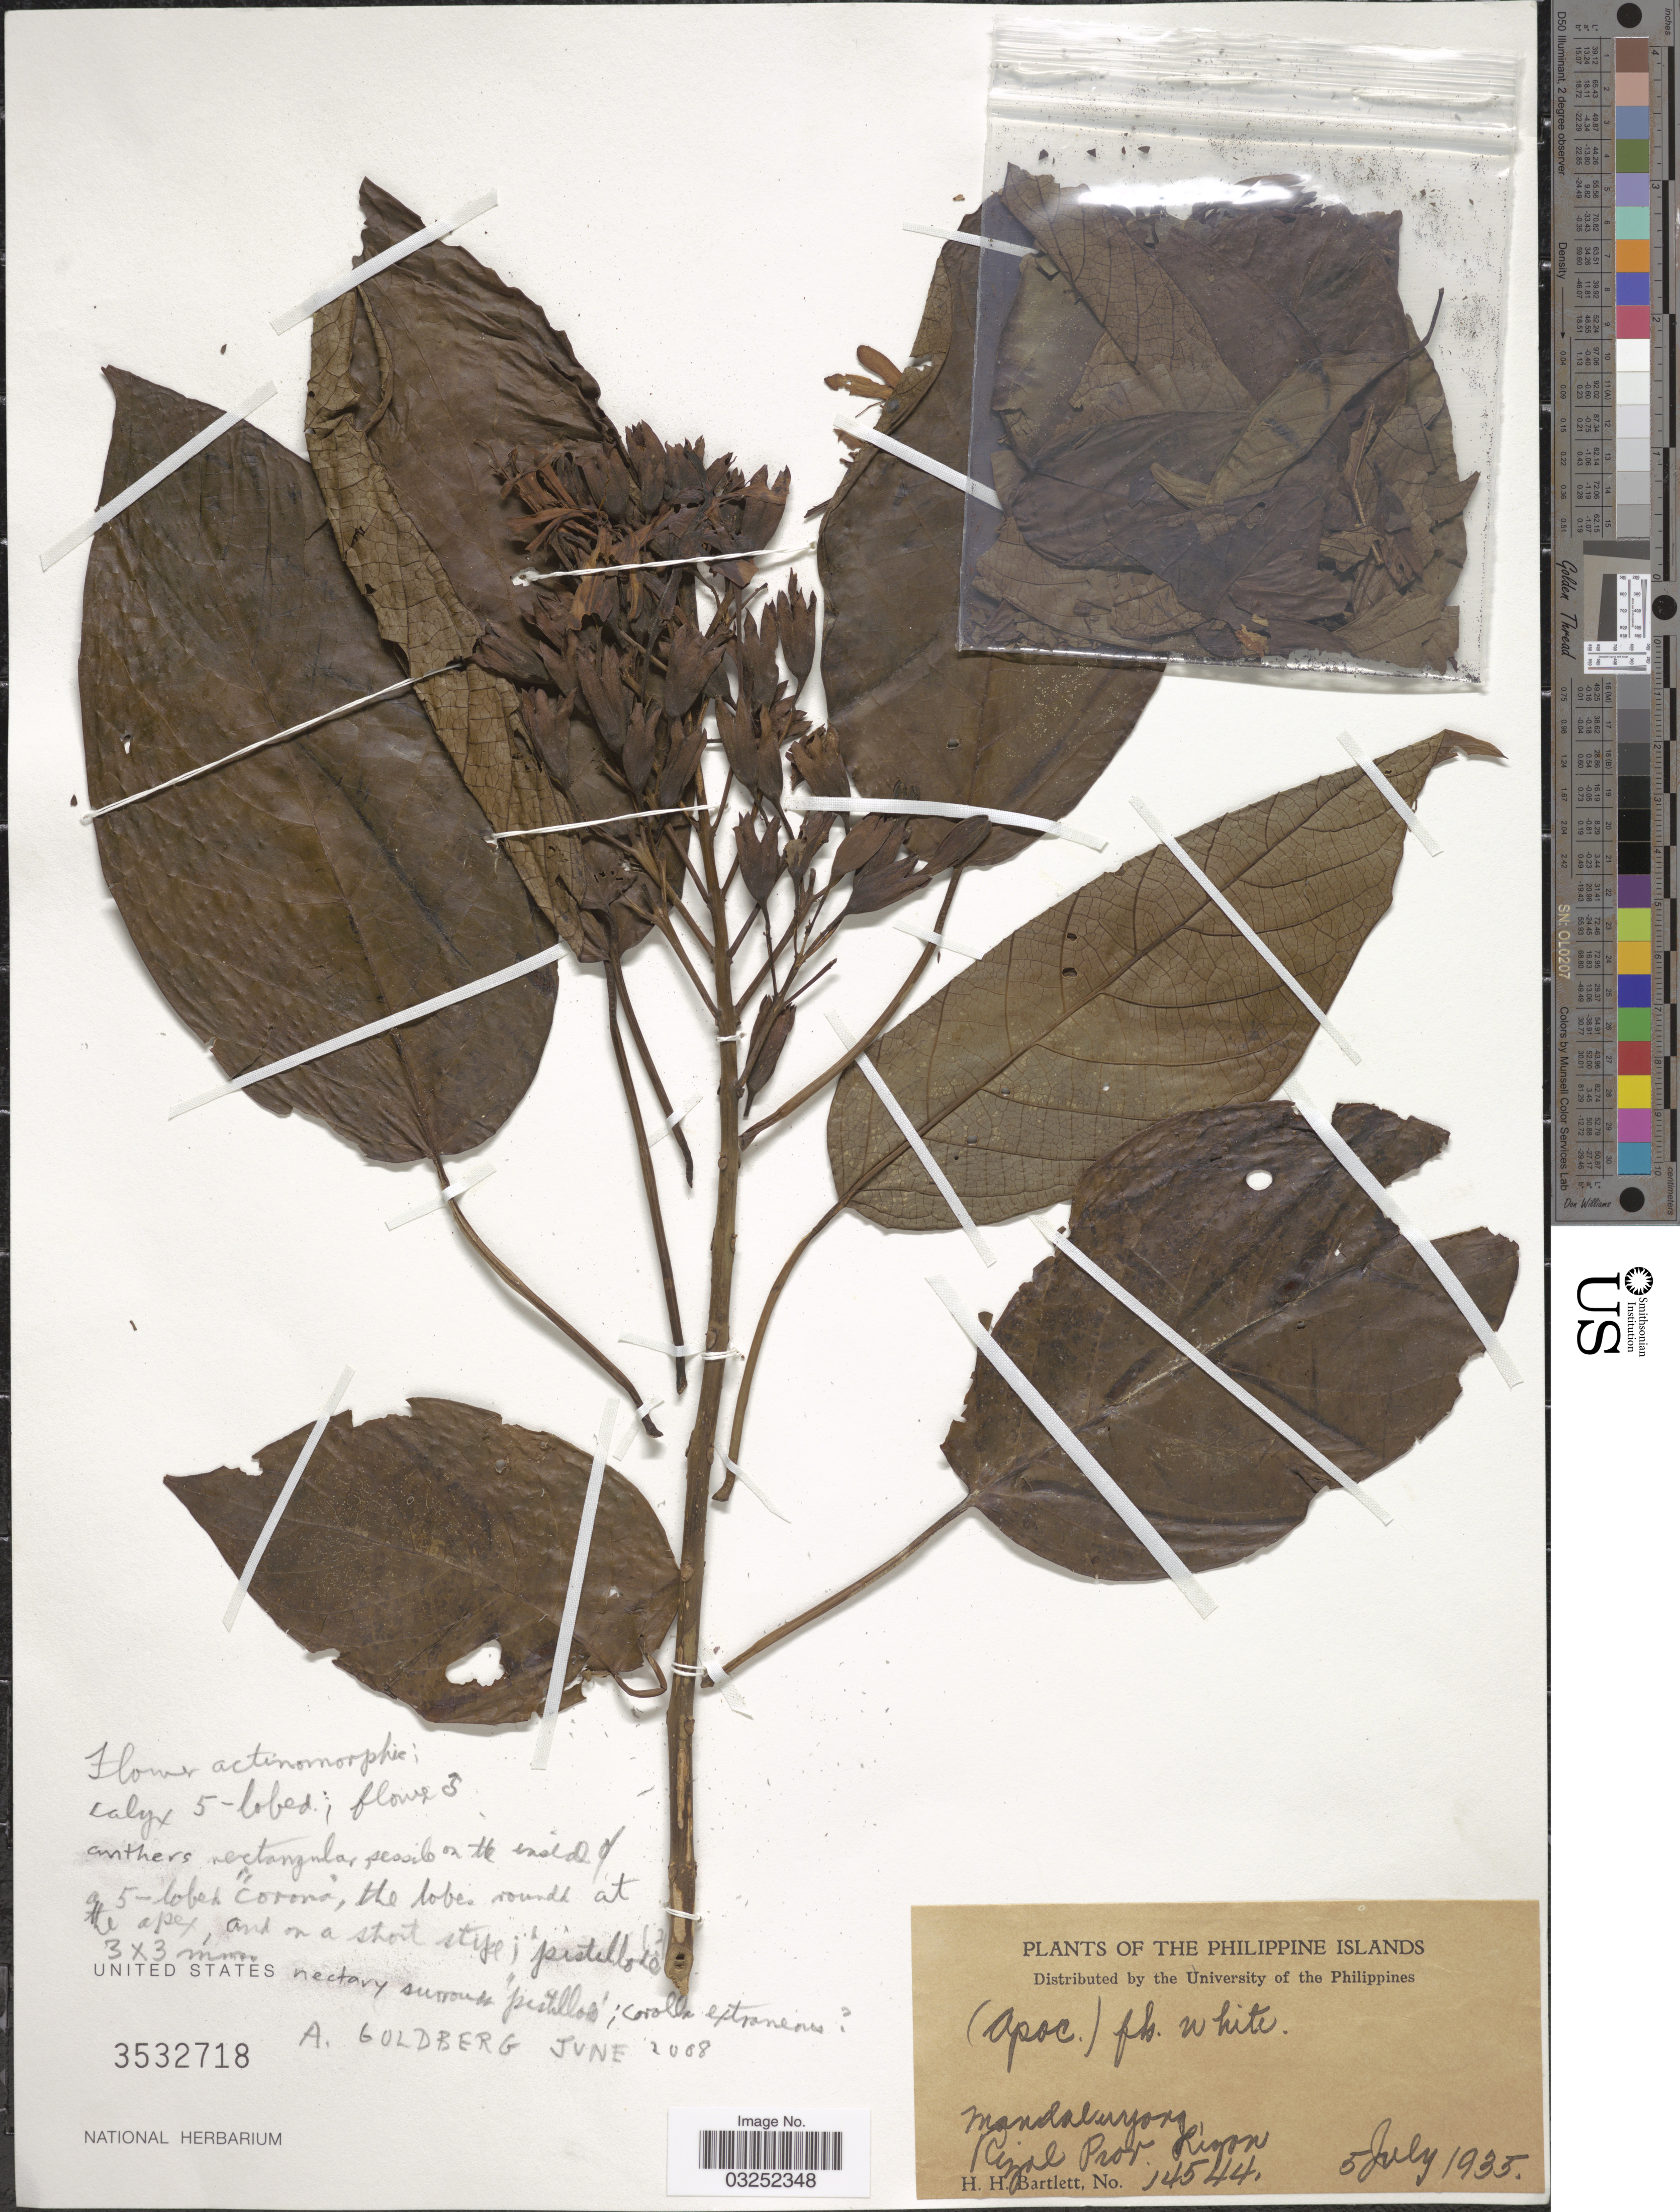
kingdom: Plantae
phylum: Tracheophyta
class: Magnoliopsida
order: Gentianales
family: Apocynaceae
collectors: H. H. Bartlett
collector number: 14544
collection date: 1935-07-05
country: Philippines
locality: Mandaluyong, Rizal Prov., Luzon.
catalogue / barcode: US 3532718